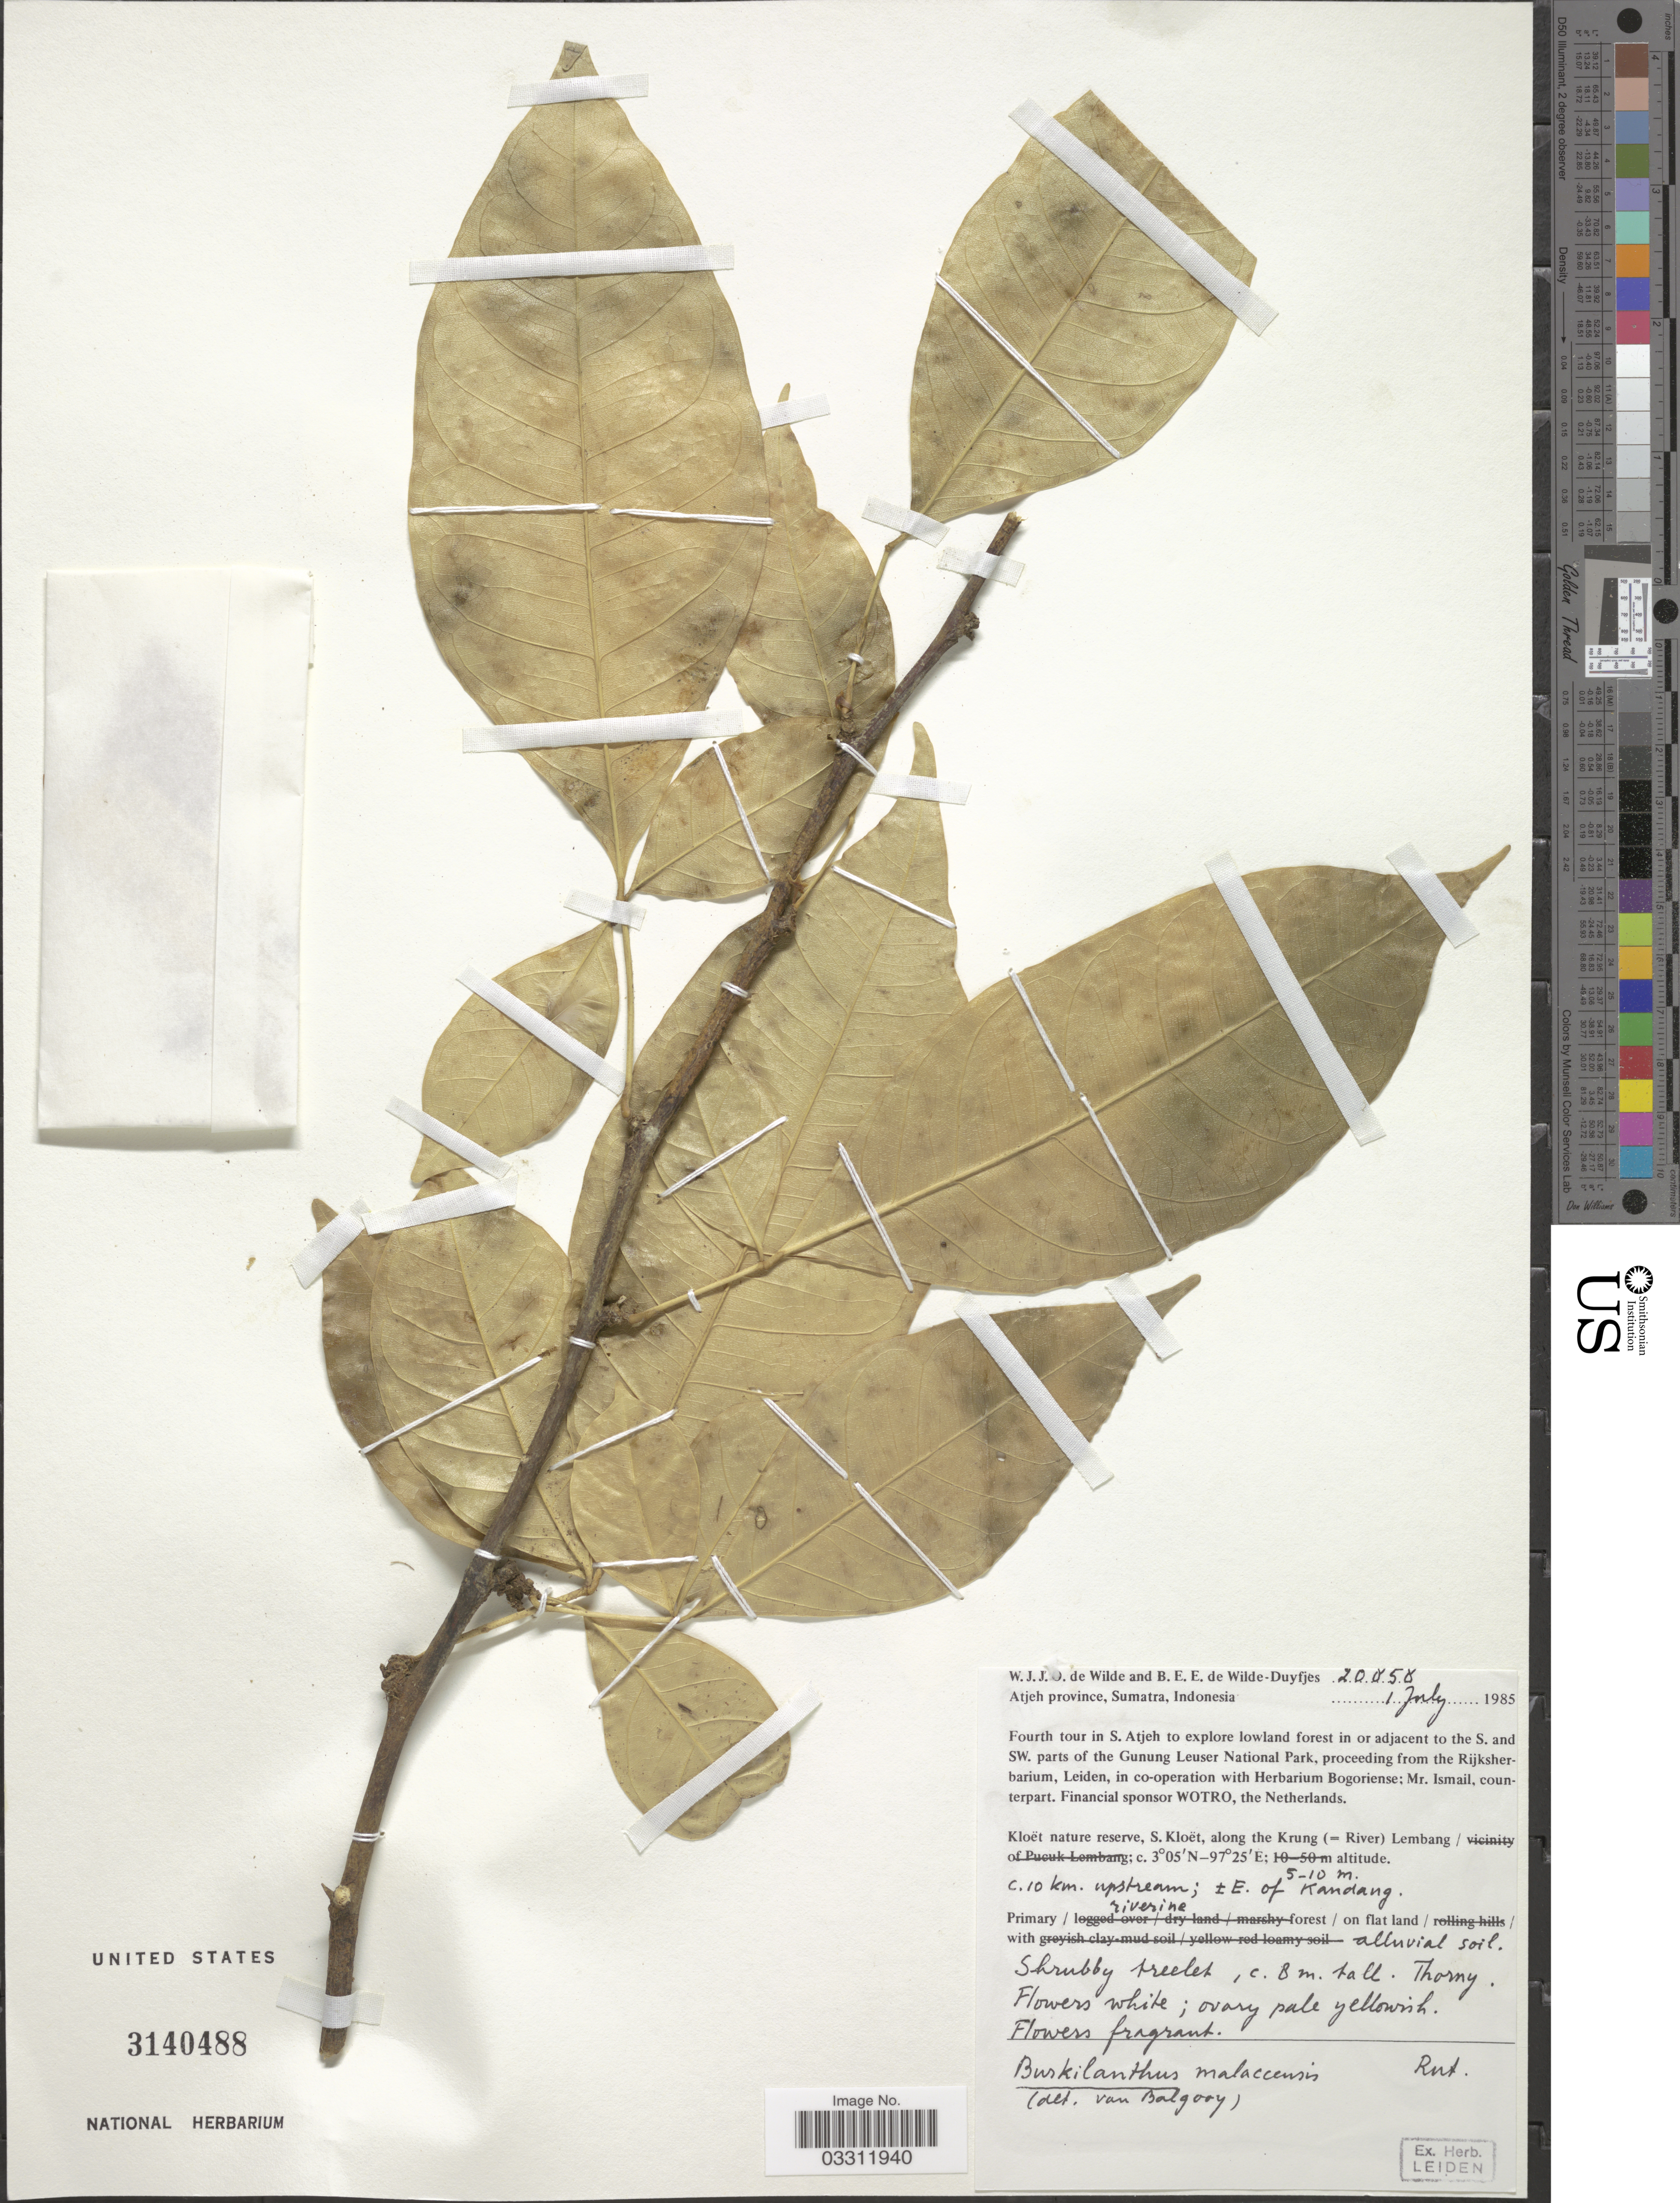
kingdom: Plantae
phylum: Tracheophyta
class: Magnoliopsida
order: Sapindales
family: Rutaceae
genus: Burkillanthus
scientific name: Burkillanthus malaccensis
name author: (Ridl.) Swingle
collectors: W. J. de Wilde & B. E. de Wilde-Duyfjes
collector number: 20858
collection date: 1985-07-01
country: Indonesia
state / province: Sumatra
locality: Atjeh province. S. Atjeh. Kloët nature reserve, S. Kloët, along the Krung (-River) Lembang. C. 10 km. upstream; ± E. of Kandang.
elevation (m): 5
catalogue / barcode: US 3140488